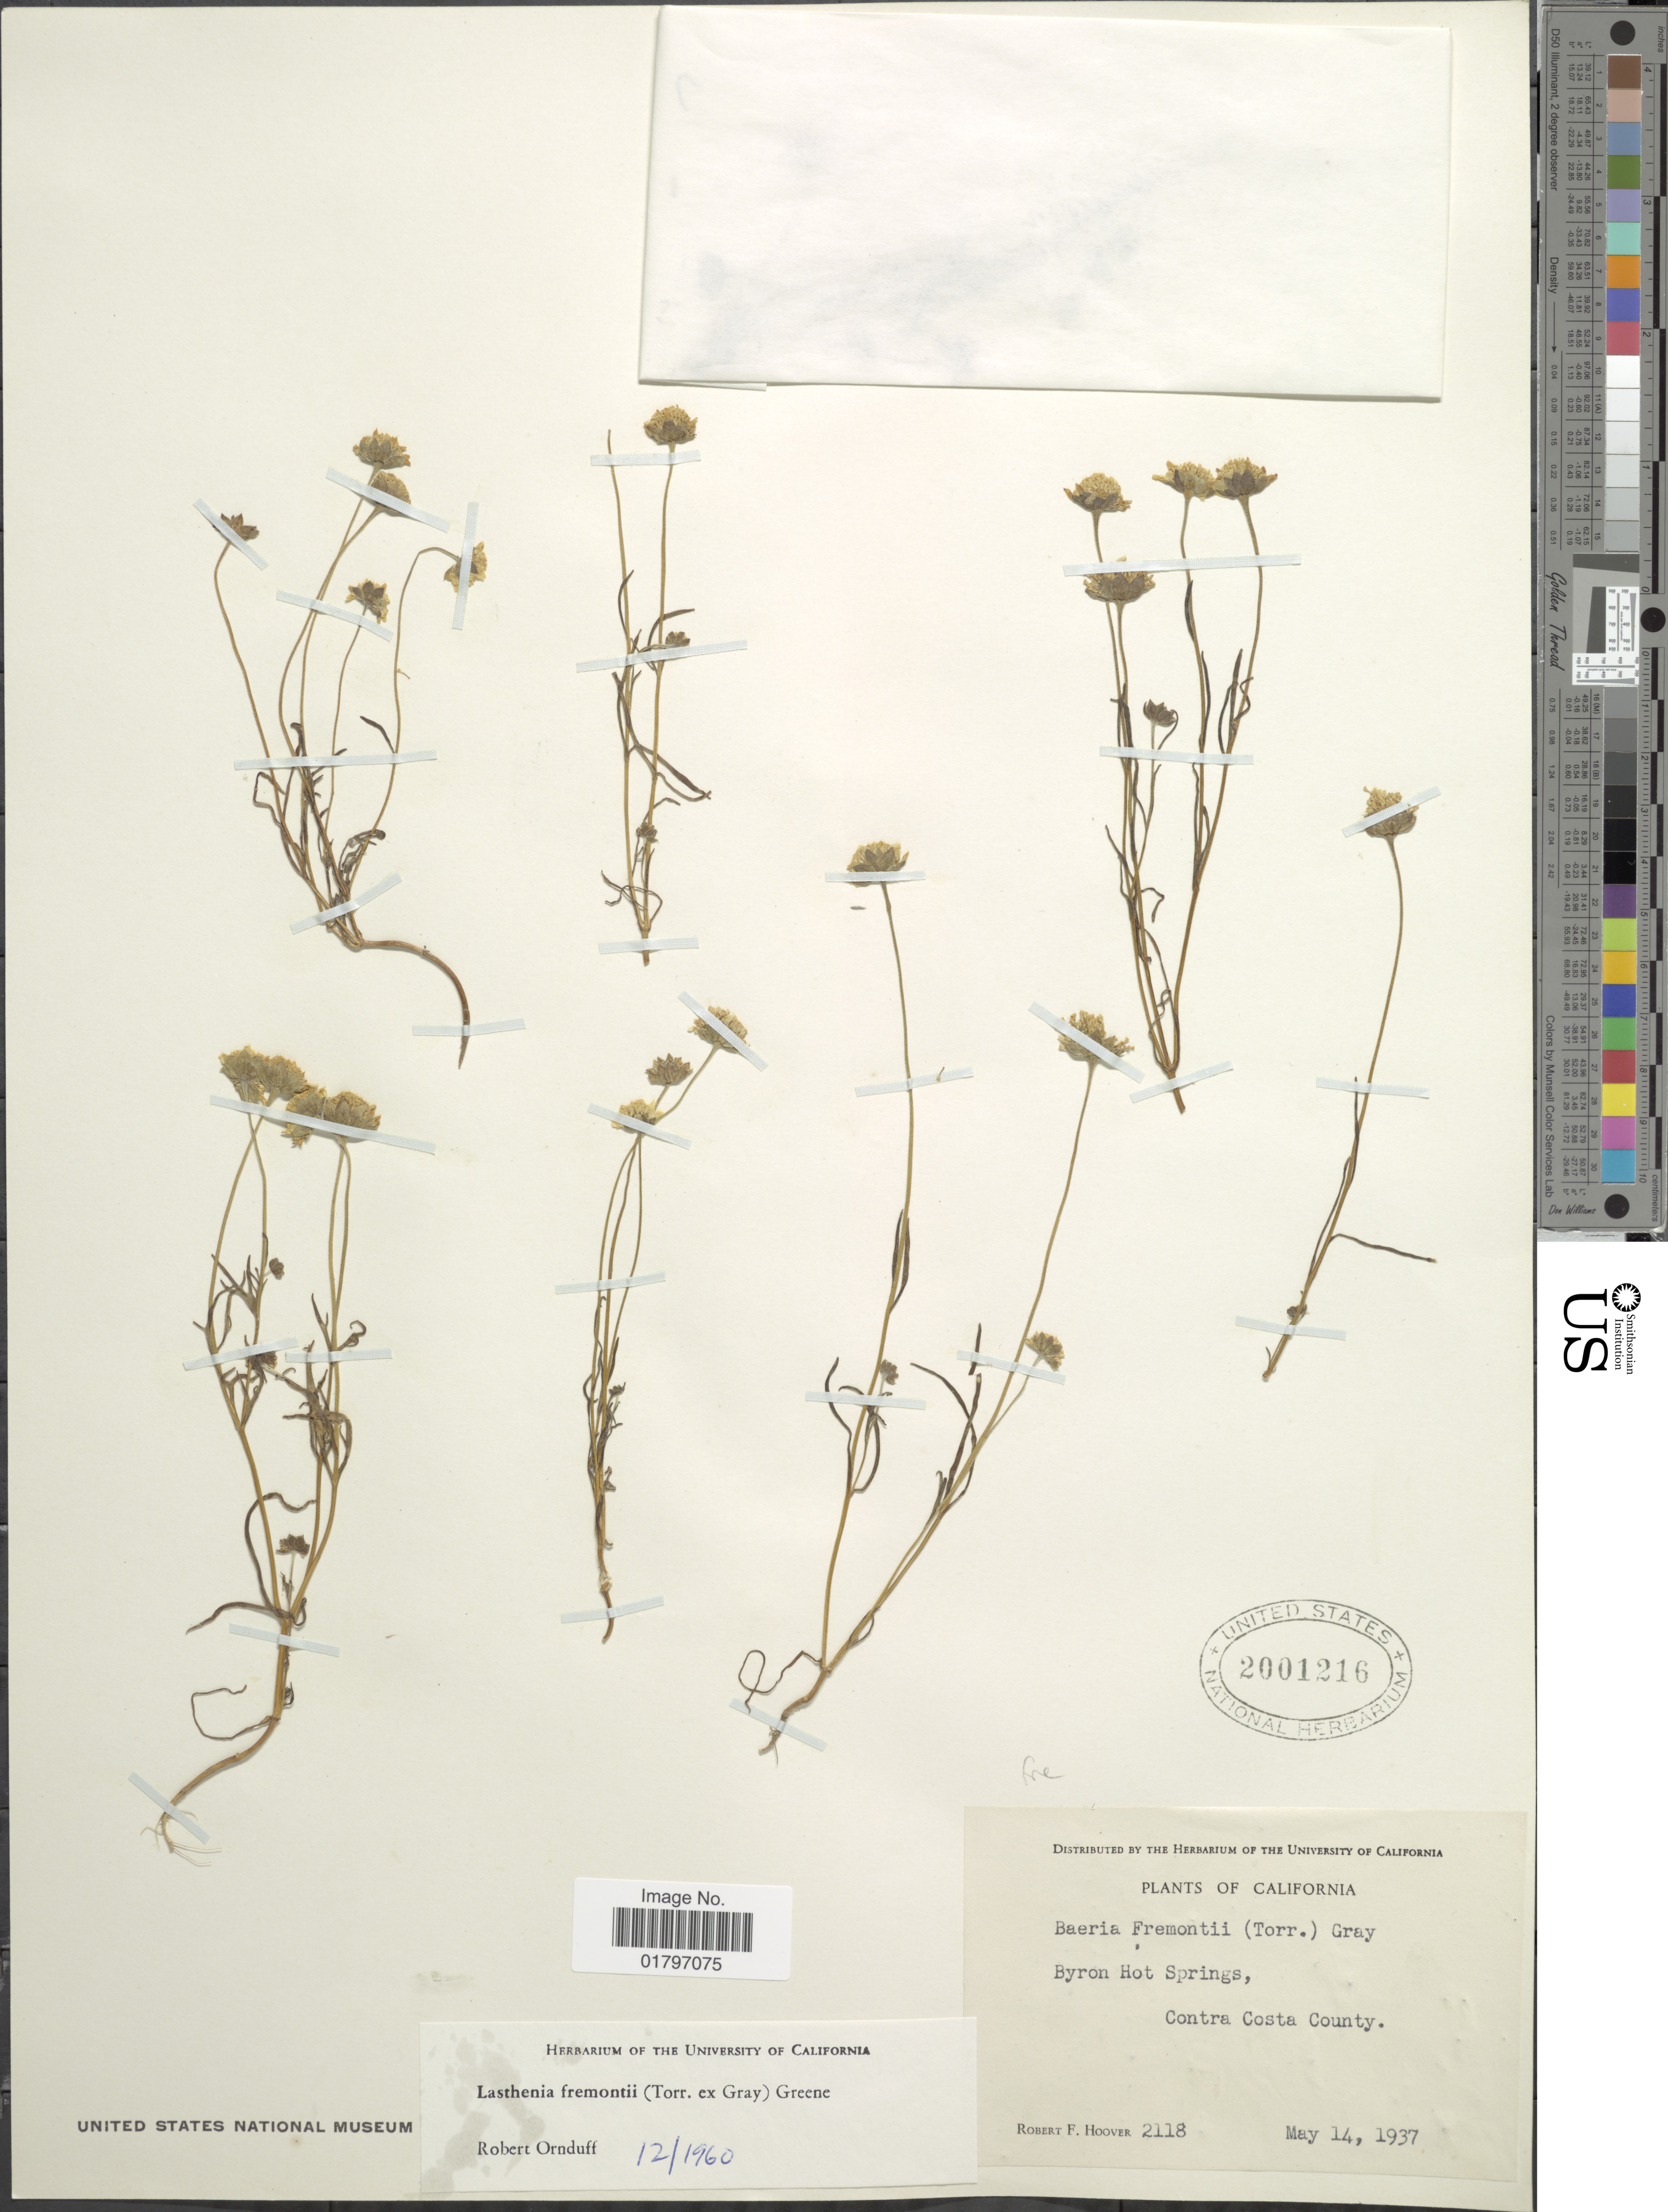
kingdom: Plantae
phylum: Tracheophyta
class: Magnoliopsida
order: Asterales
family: Asteraceae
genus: Lasthenia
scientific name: Lasthenia fremontii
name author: (Torr. ex A. Gray) Greene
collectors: R. F. Hoover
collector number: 2118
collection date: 1937-05-14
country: United States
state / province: California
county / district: Contra Costa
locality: Byron Hot Springs, Contra Costa County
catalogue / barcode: US 2001216